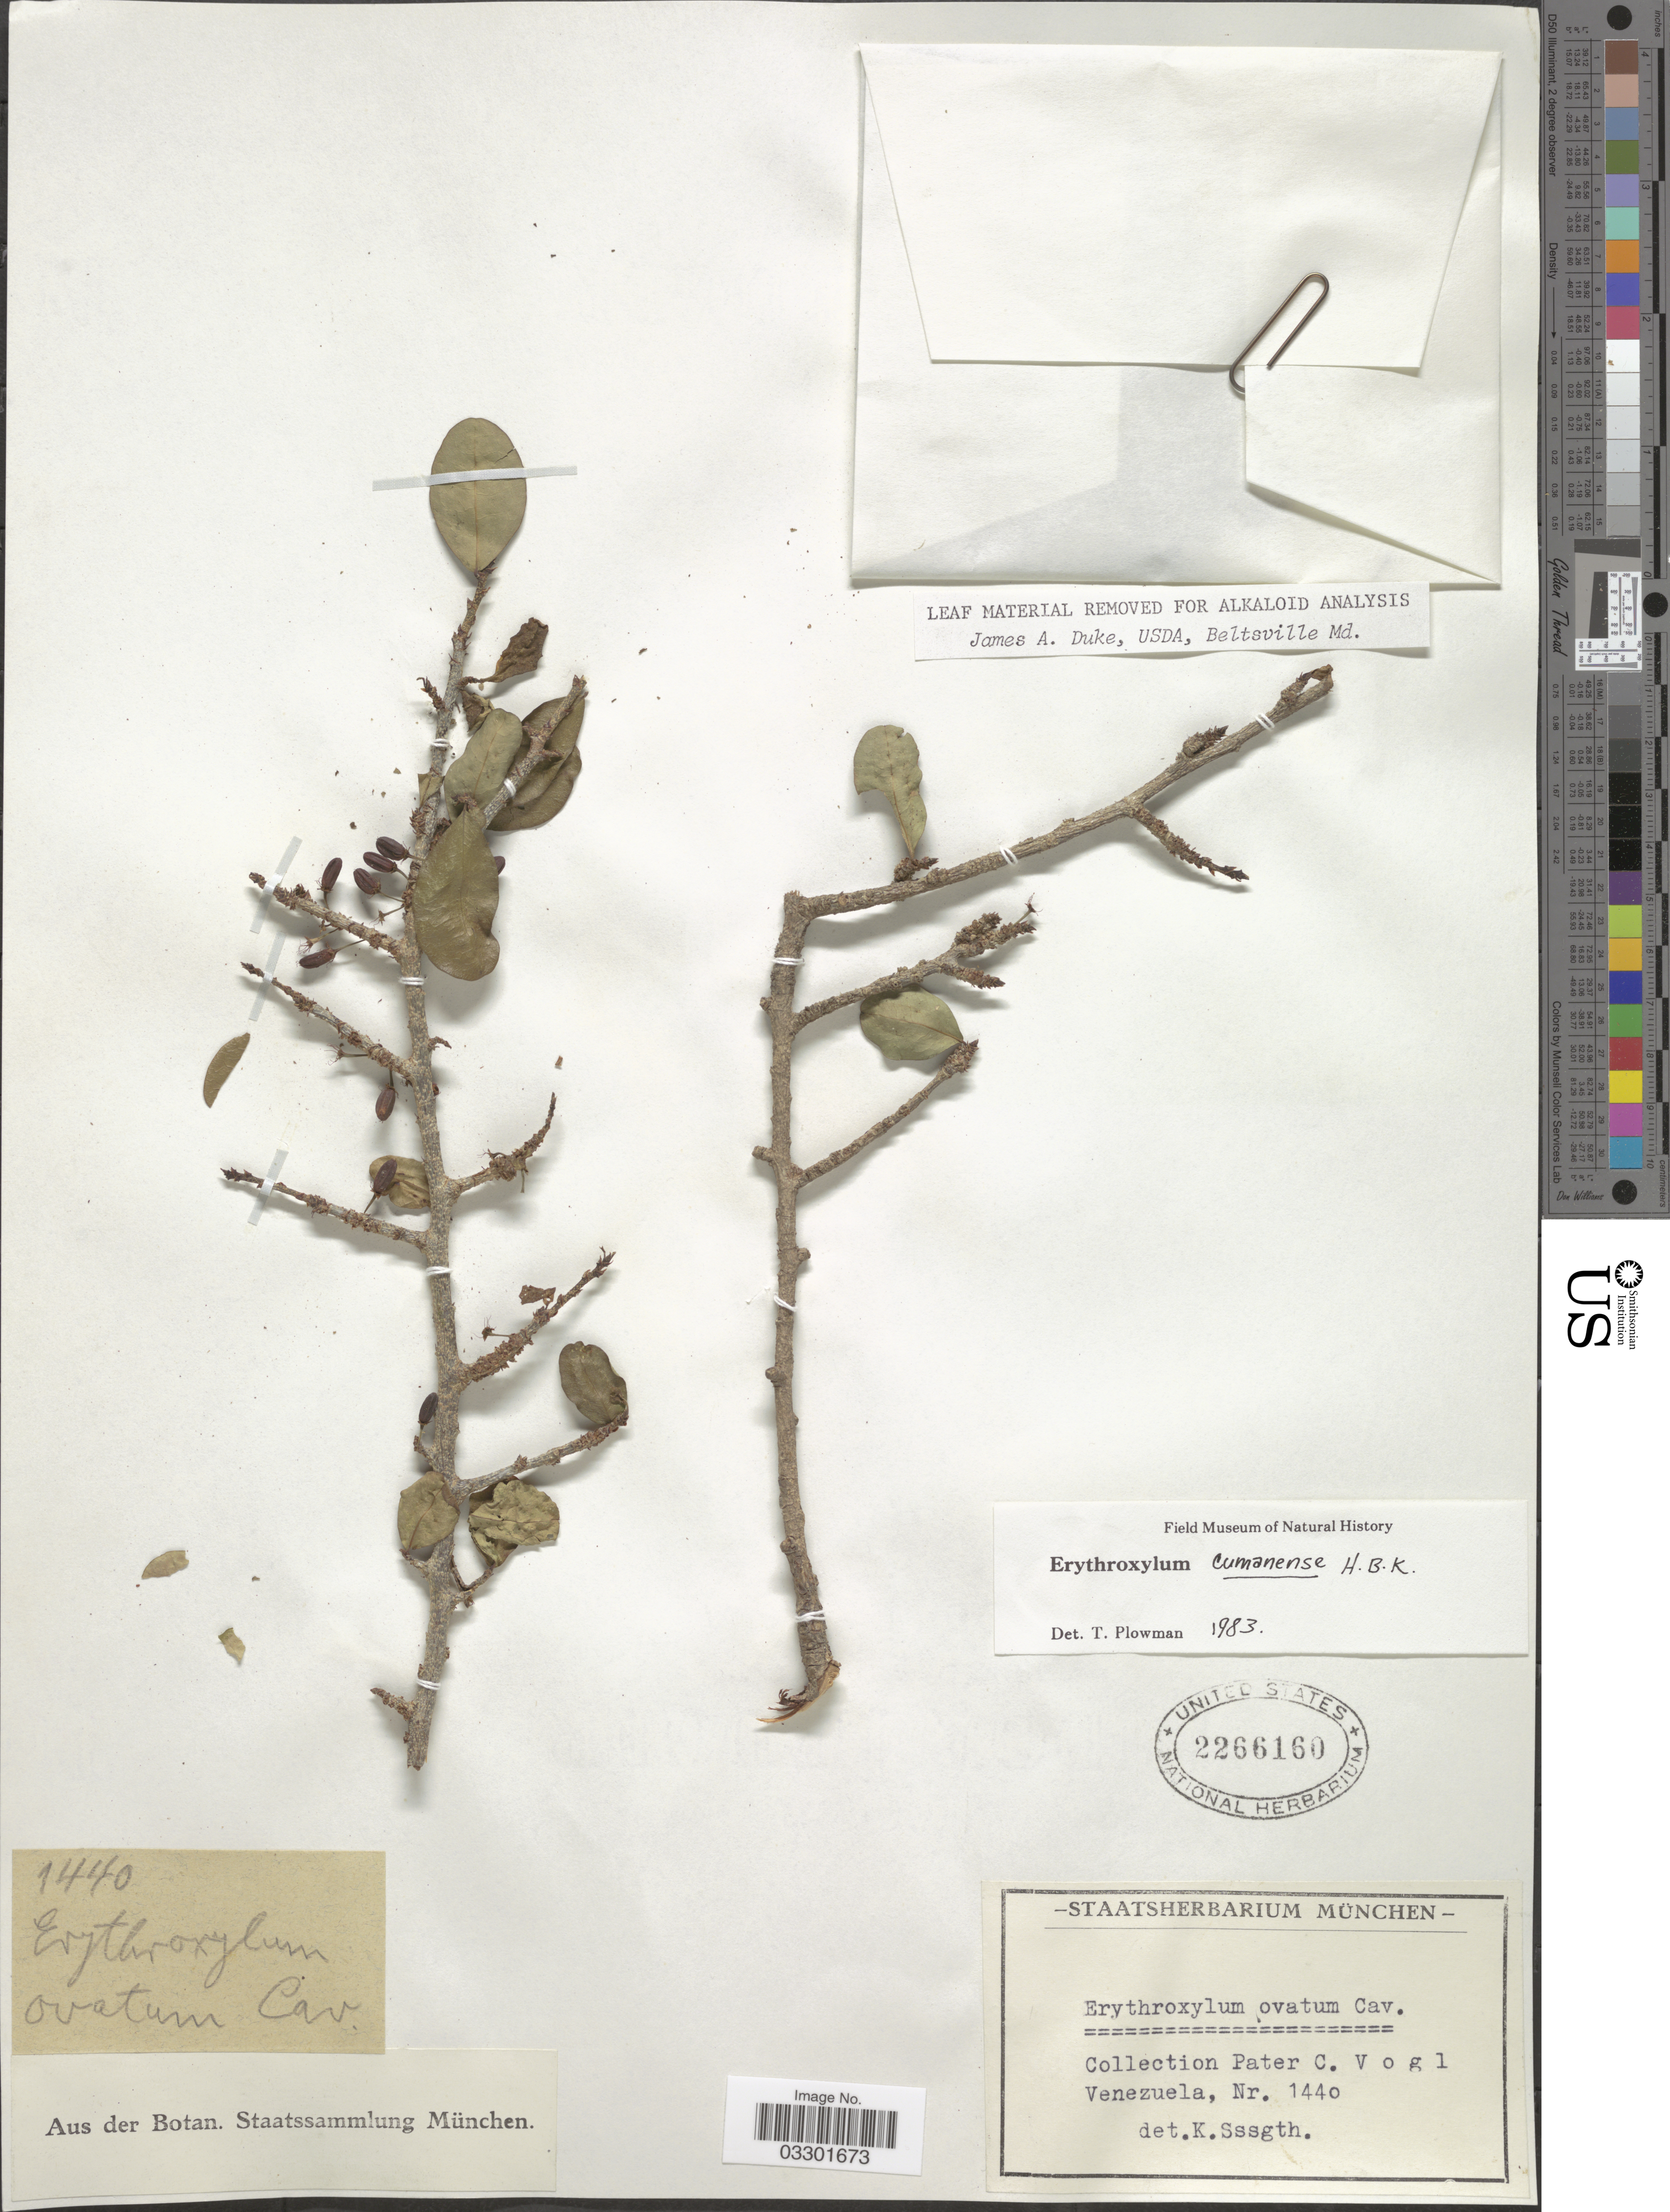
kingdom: Plantae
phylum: Tracheophyta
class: Magnoliopsida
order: Malpighiales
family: Erythroxylaceae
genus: Erythroxylum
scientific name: Erythroxylum cumanense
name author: Kunth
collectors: P. Vogl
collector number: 1440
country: Venezuela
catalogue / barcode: US 2266160